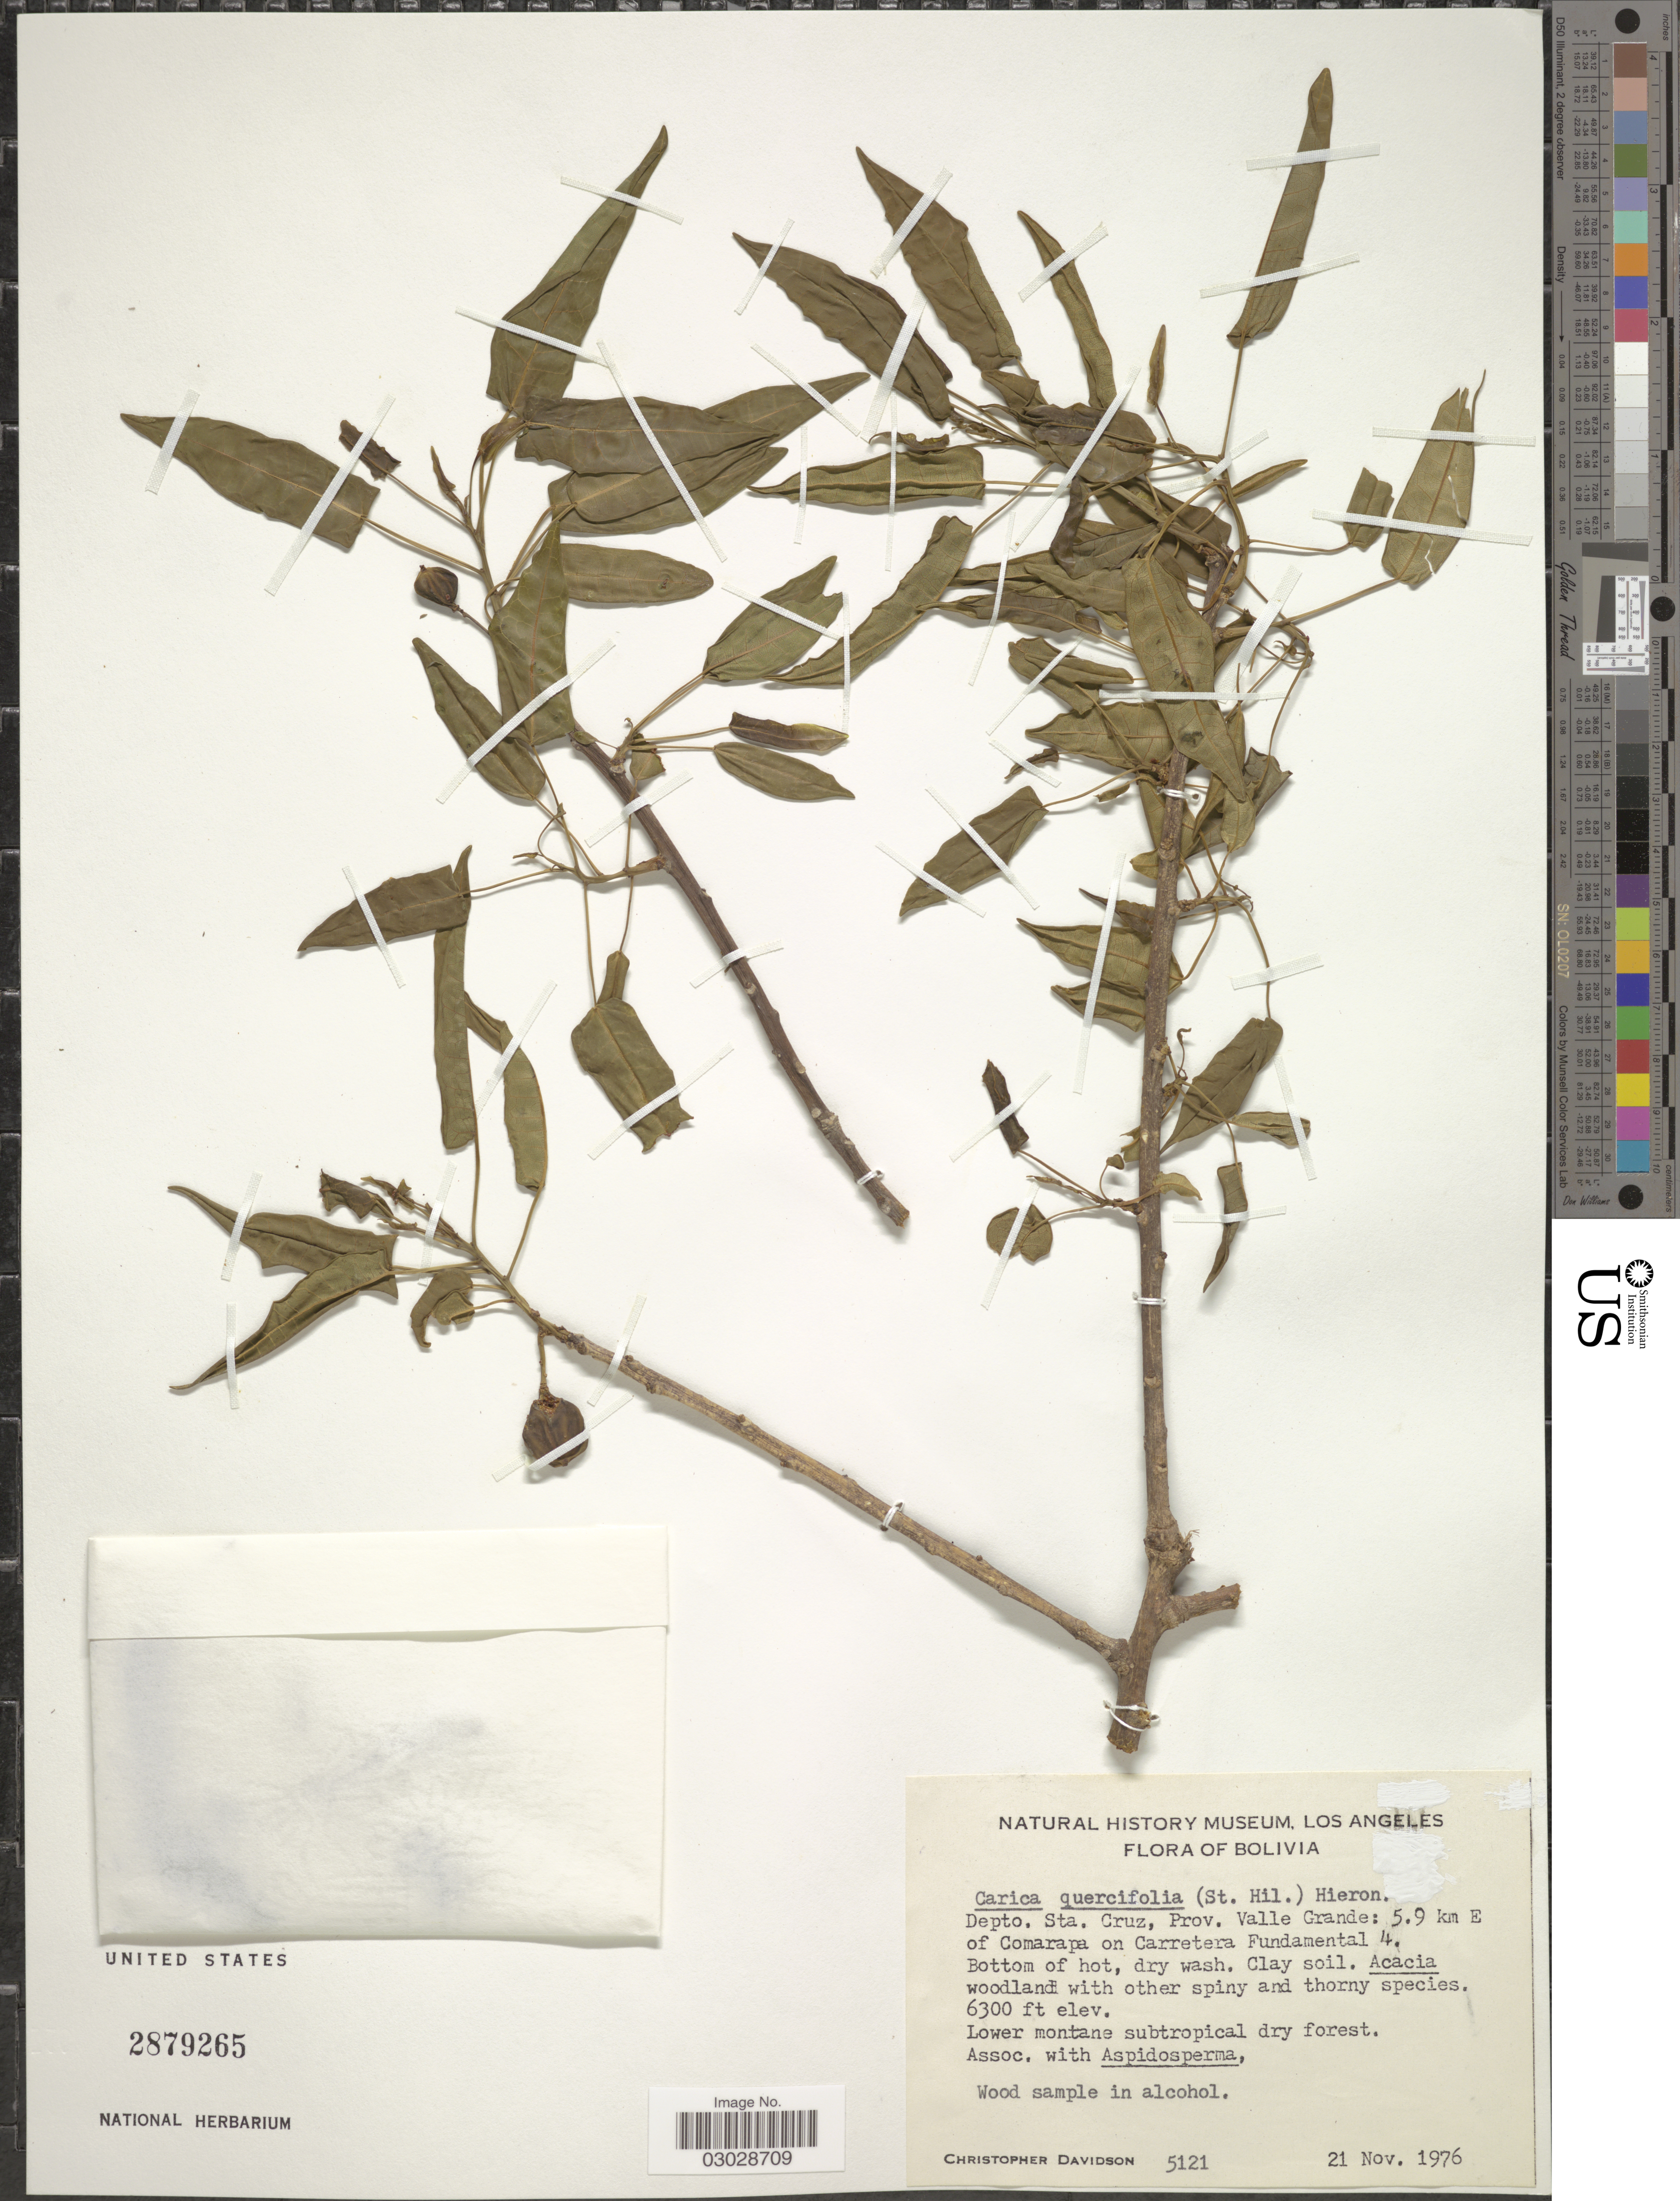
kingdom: Plantae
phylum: Tracheophyta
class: Magnoliopsida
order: Brassicales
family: Caricaceae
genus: Vasconcellea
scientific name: Vasconcellea quercifolia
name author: A. St.-Hil.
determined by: Strong, M. T., (US), Smithsonian Institution - National Museum of Natural History (UNITED STATES)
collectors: C. Davidson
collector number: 5121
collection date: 1976-11-21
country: Bolivia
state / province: Santa Cruz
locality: Depto. Sta. Cruz., Prov. Valle Grande: 5.9 km E of Comarapa on Carretera Fundamental 4.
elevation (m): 1920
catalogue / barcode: US 2879265